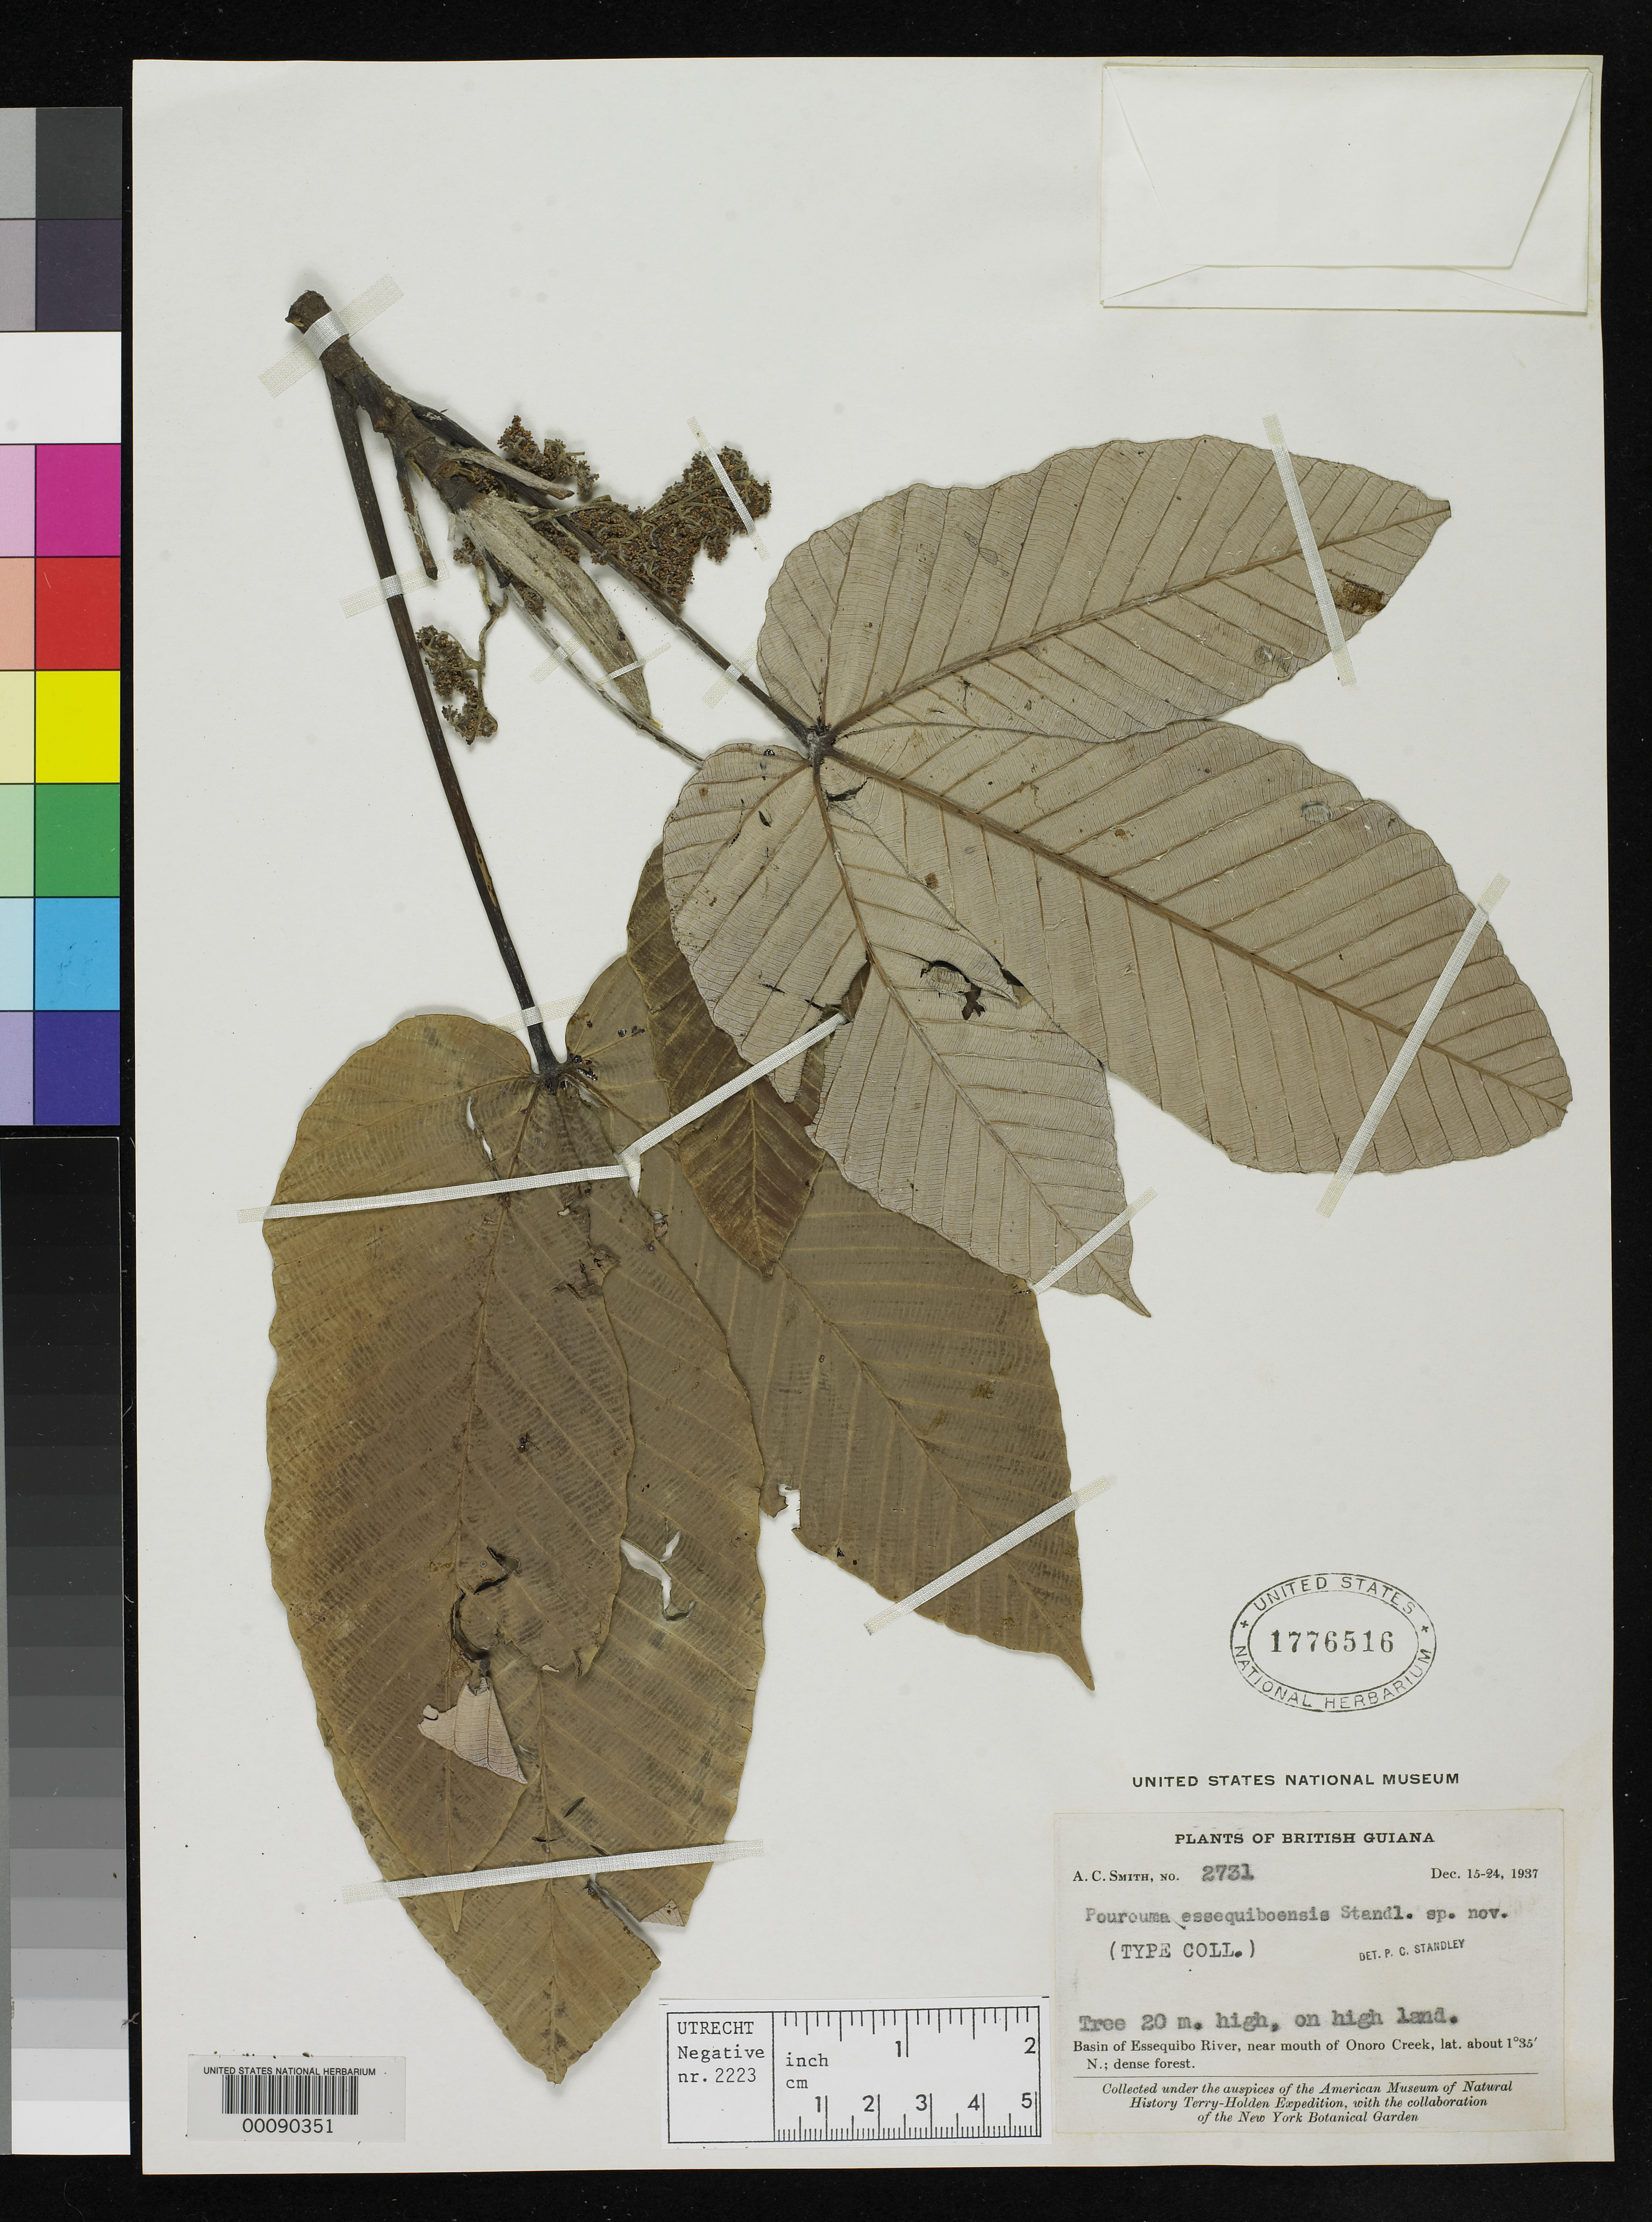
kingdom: Plantae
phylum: Tracheophyta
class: Magnoliopsida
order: Rosales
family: Urticaceae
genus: Pourouma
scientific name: Pourouma essequiboensis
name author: Standl. in A.C. Sm.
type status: Isotype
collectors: A. C. Smith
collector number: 2731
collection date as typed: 15 Dec 1937 to 24 Dec 1937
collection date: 1937-12-15/1937-12-24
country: Guyana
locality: Basin of Essequibo River, near mouth of Onoro Creek.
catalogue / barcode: US 1776516